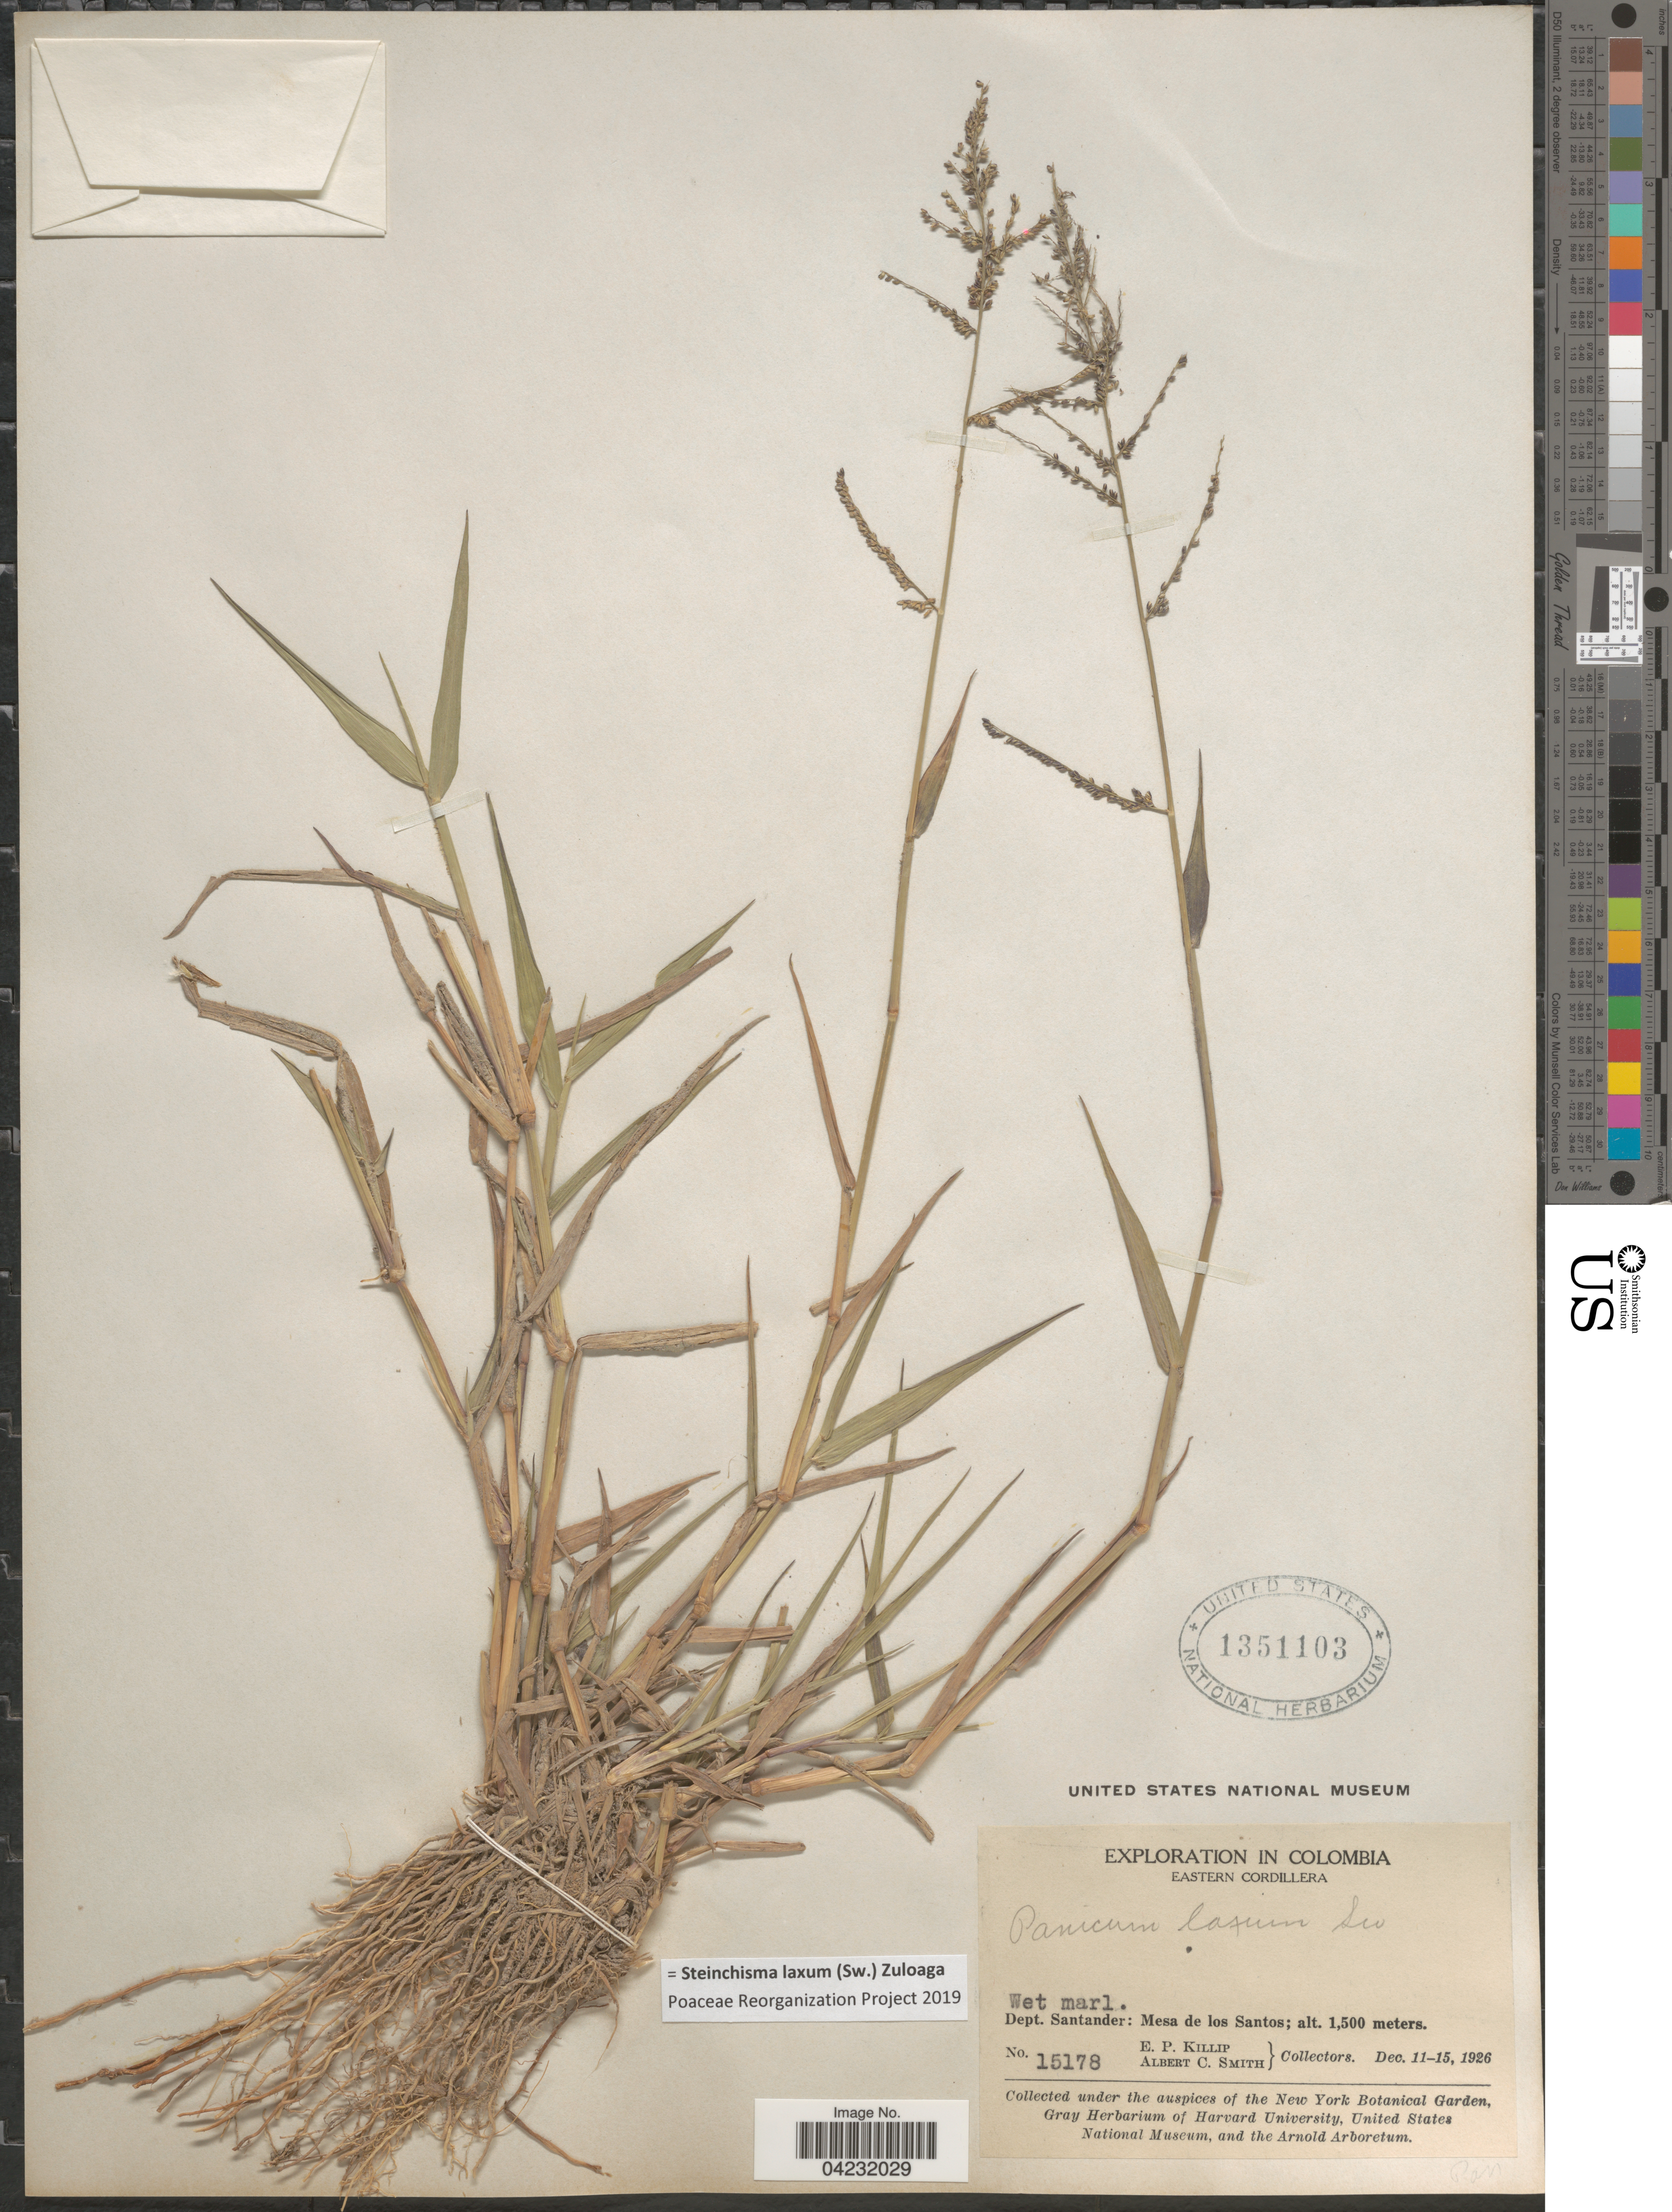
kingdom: Plantae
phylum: Tracheophyta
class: Liliopsida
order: Poales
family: Poaceae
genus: Steinchisma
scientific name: Steinchisma laxum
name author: (Sw.) Zuloaga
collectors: E. P. Killip & A. C. Smith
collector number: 15178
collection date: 1926-12-11/1926-12-15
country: Colombia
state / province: Santander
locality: Exploration In Colombia. Eastern Cordillera. Dept. Santander: Mesa de los Santos.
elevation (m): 1500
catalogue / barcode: US 1351103